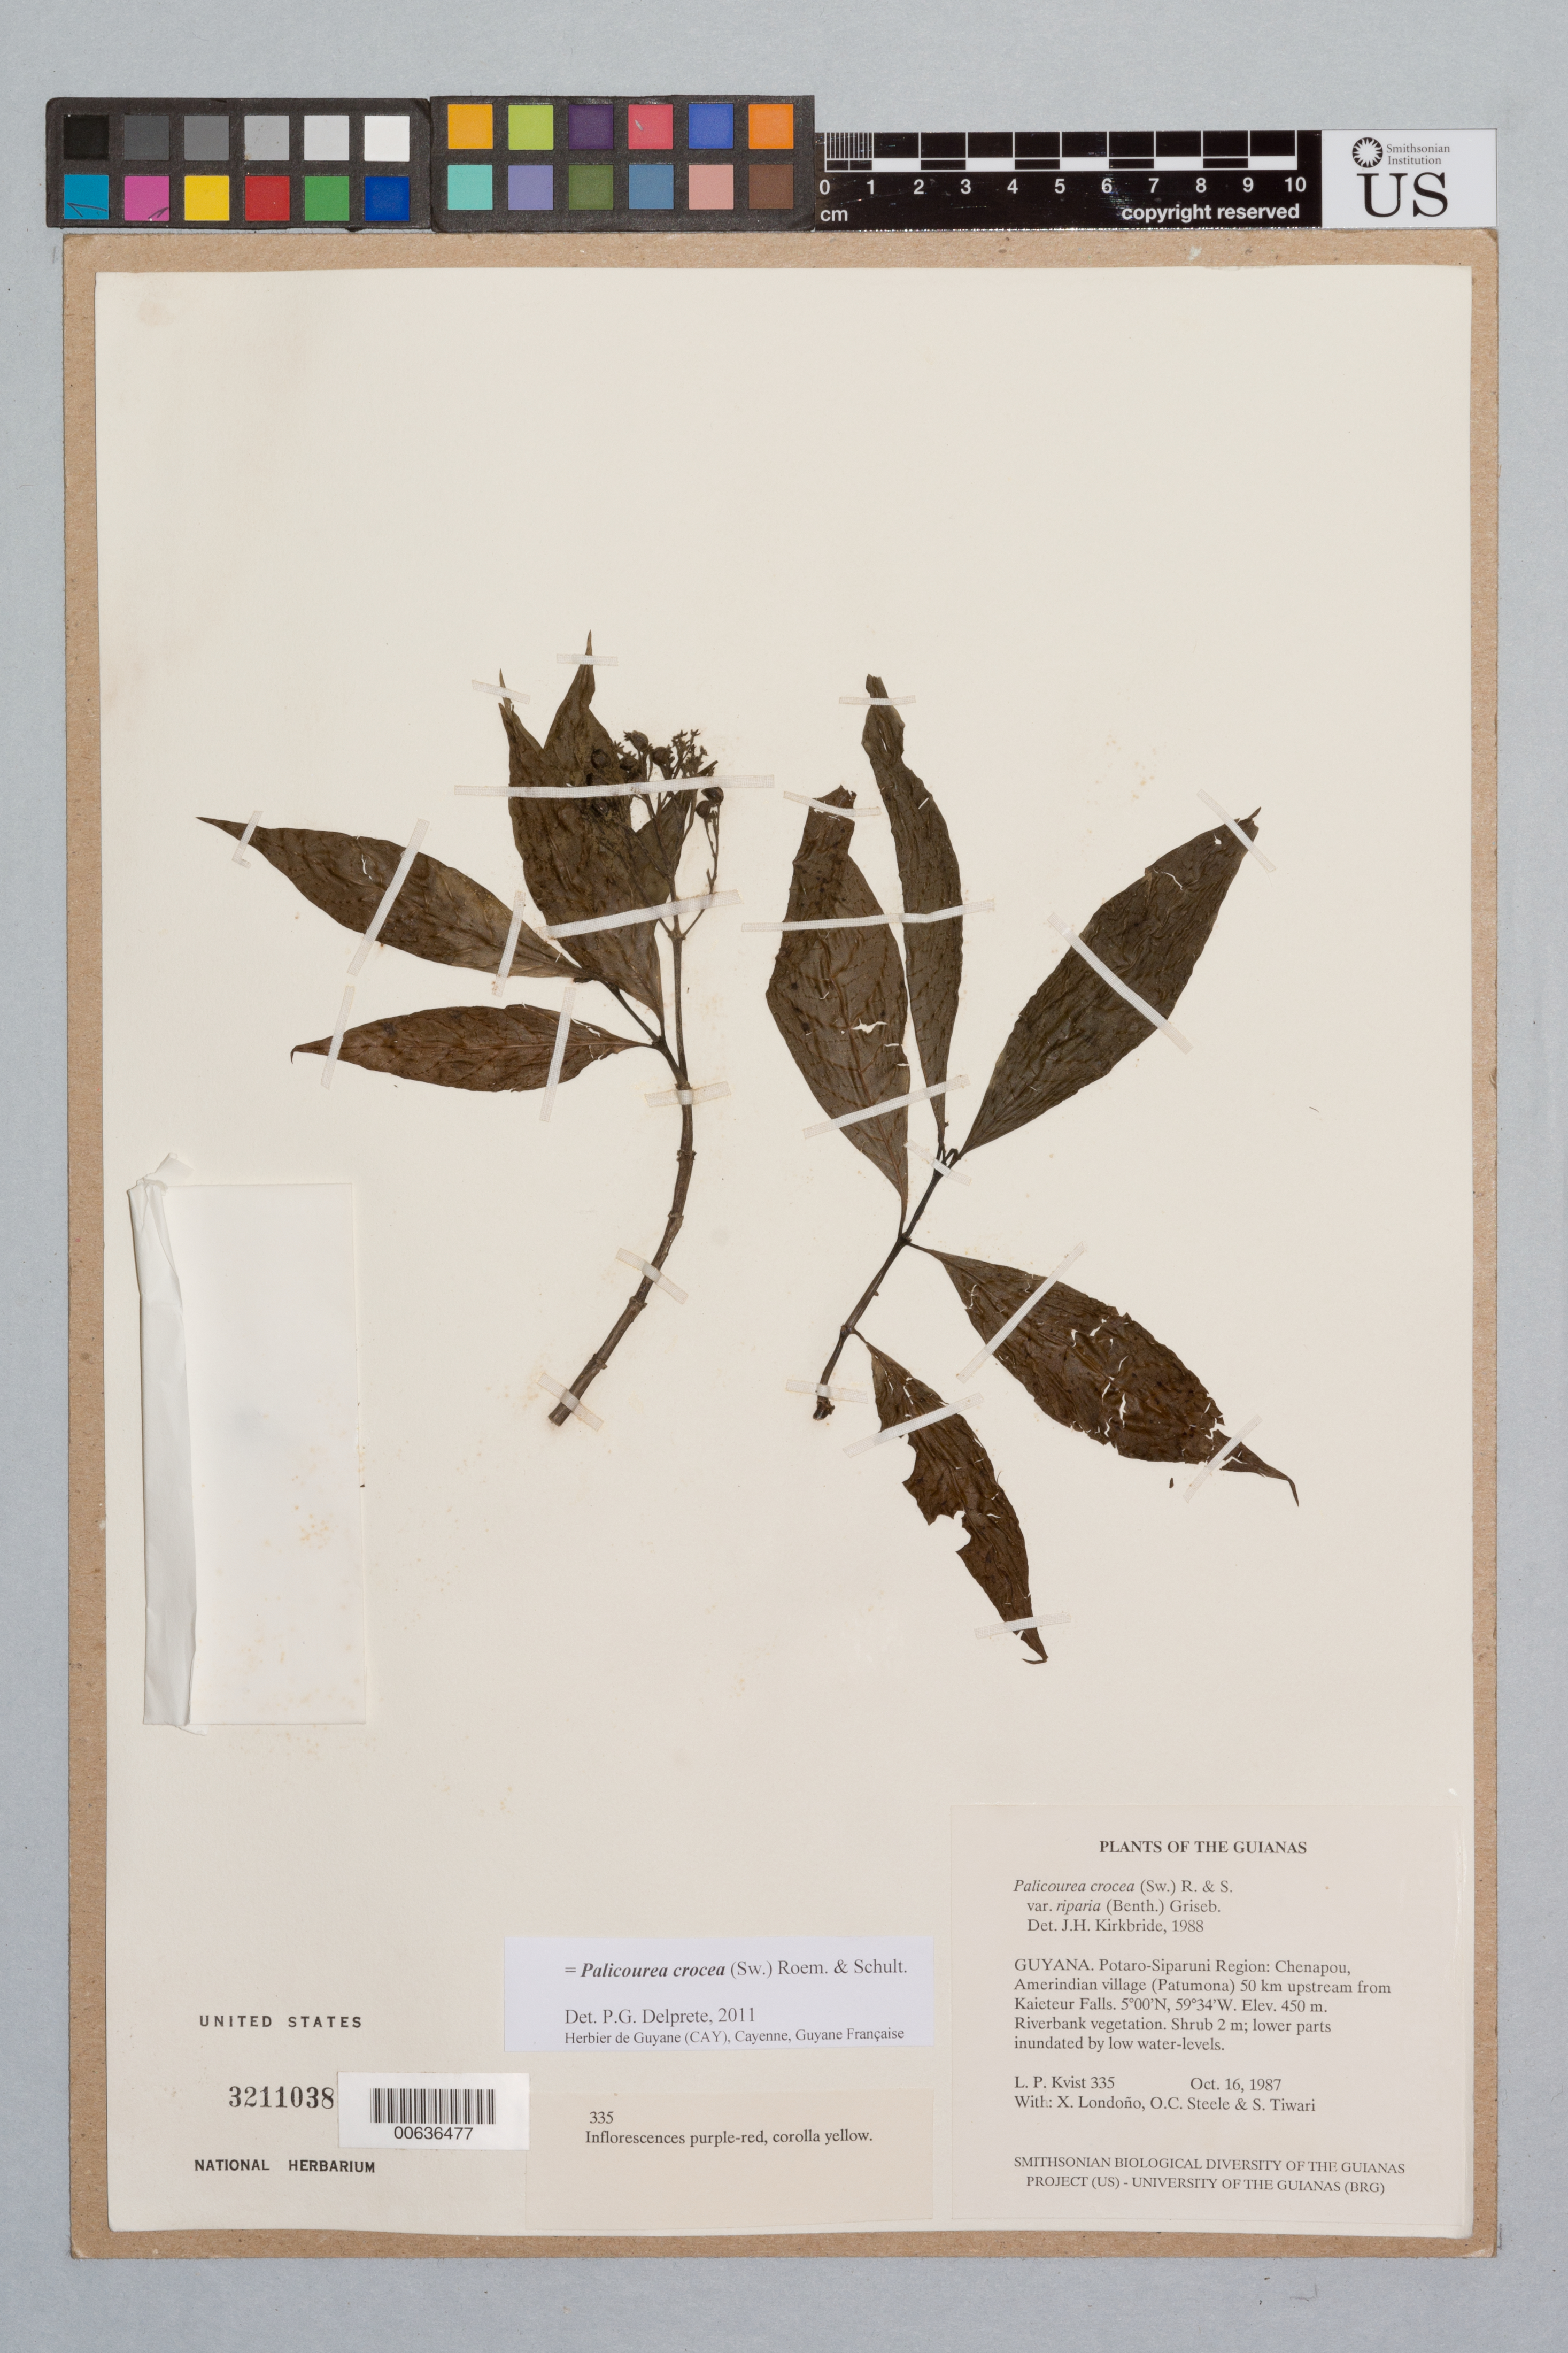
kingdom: Plantae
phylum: Tracheophyta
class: Magnoliopsida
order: Gentianales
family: Rubiaceae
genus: Palicourea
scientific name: Palicourea crocea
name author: (Sw.) Schult.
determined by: Delprete, P. G., Herb. de Guyane Cay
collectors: L. P. Kvist, X. Londoño, O. C. Steele & S. Tiwari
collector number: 335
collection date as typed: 6 October 1987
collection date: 1987-10-06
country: Guyana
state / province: Potaro-Siparuni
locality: Chenapou, Amerindian village (Patumona) 50 km upstream from Kaieteur Falls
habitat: Riverbank vegetation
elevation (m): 450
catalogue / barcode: US 3211038